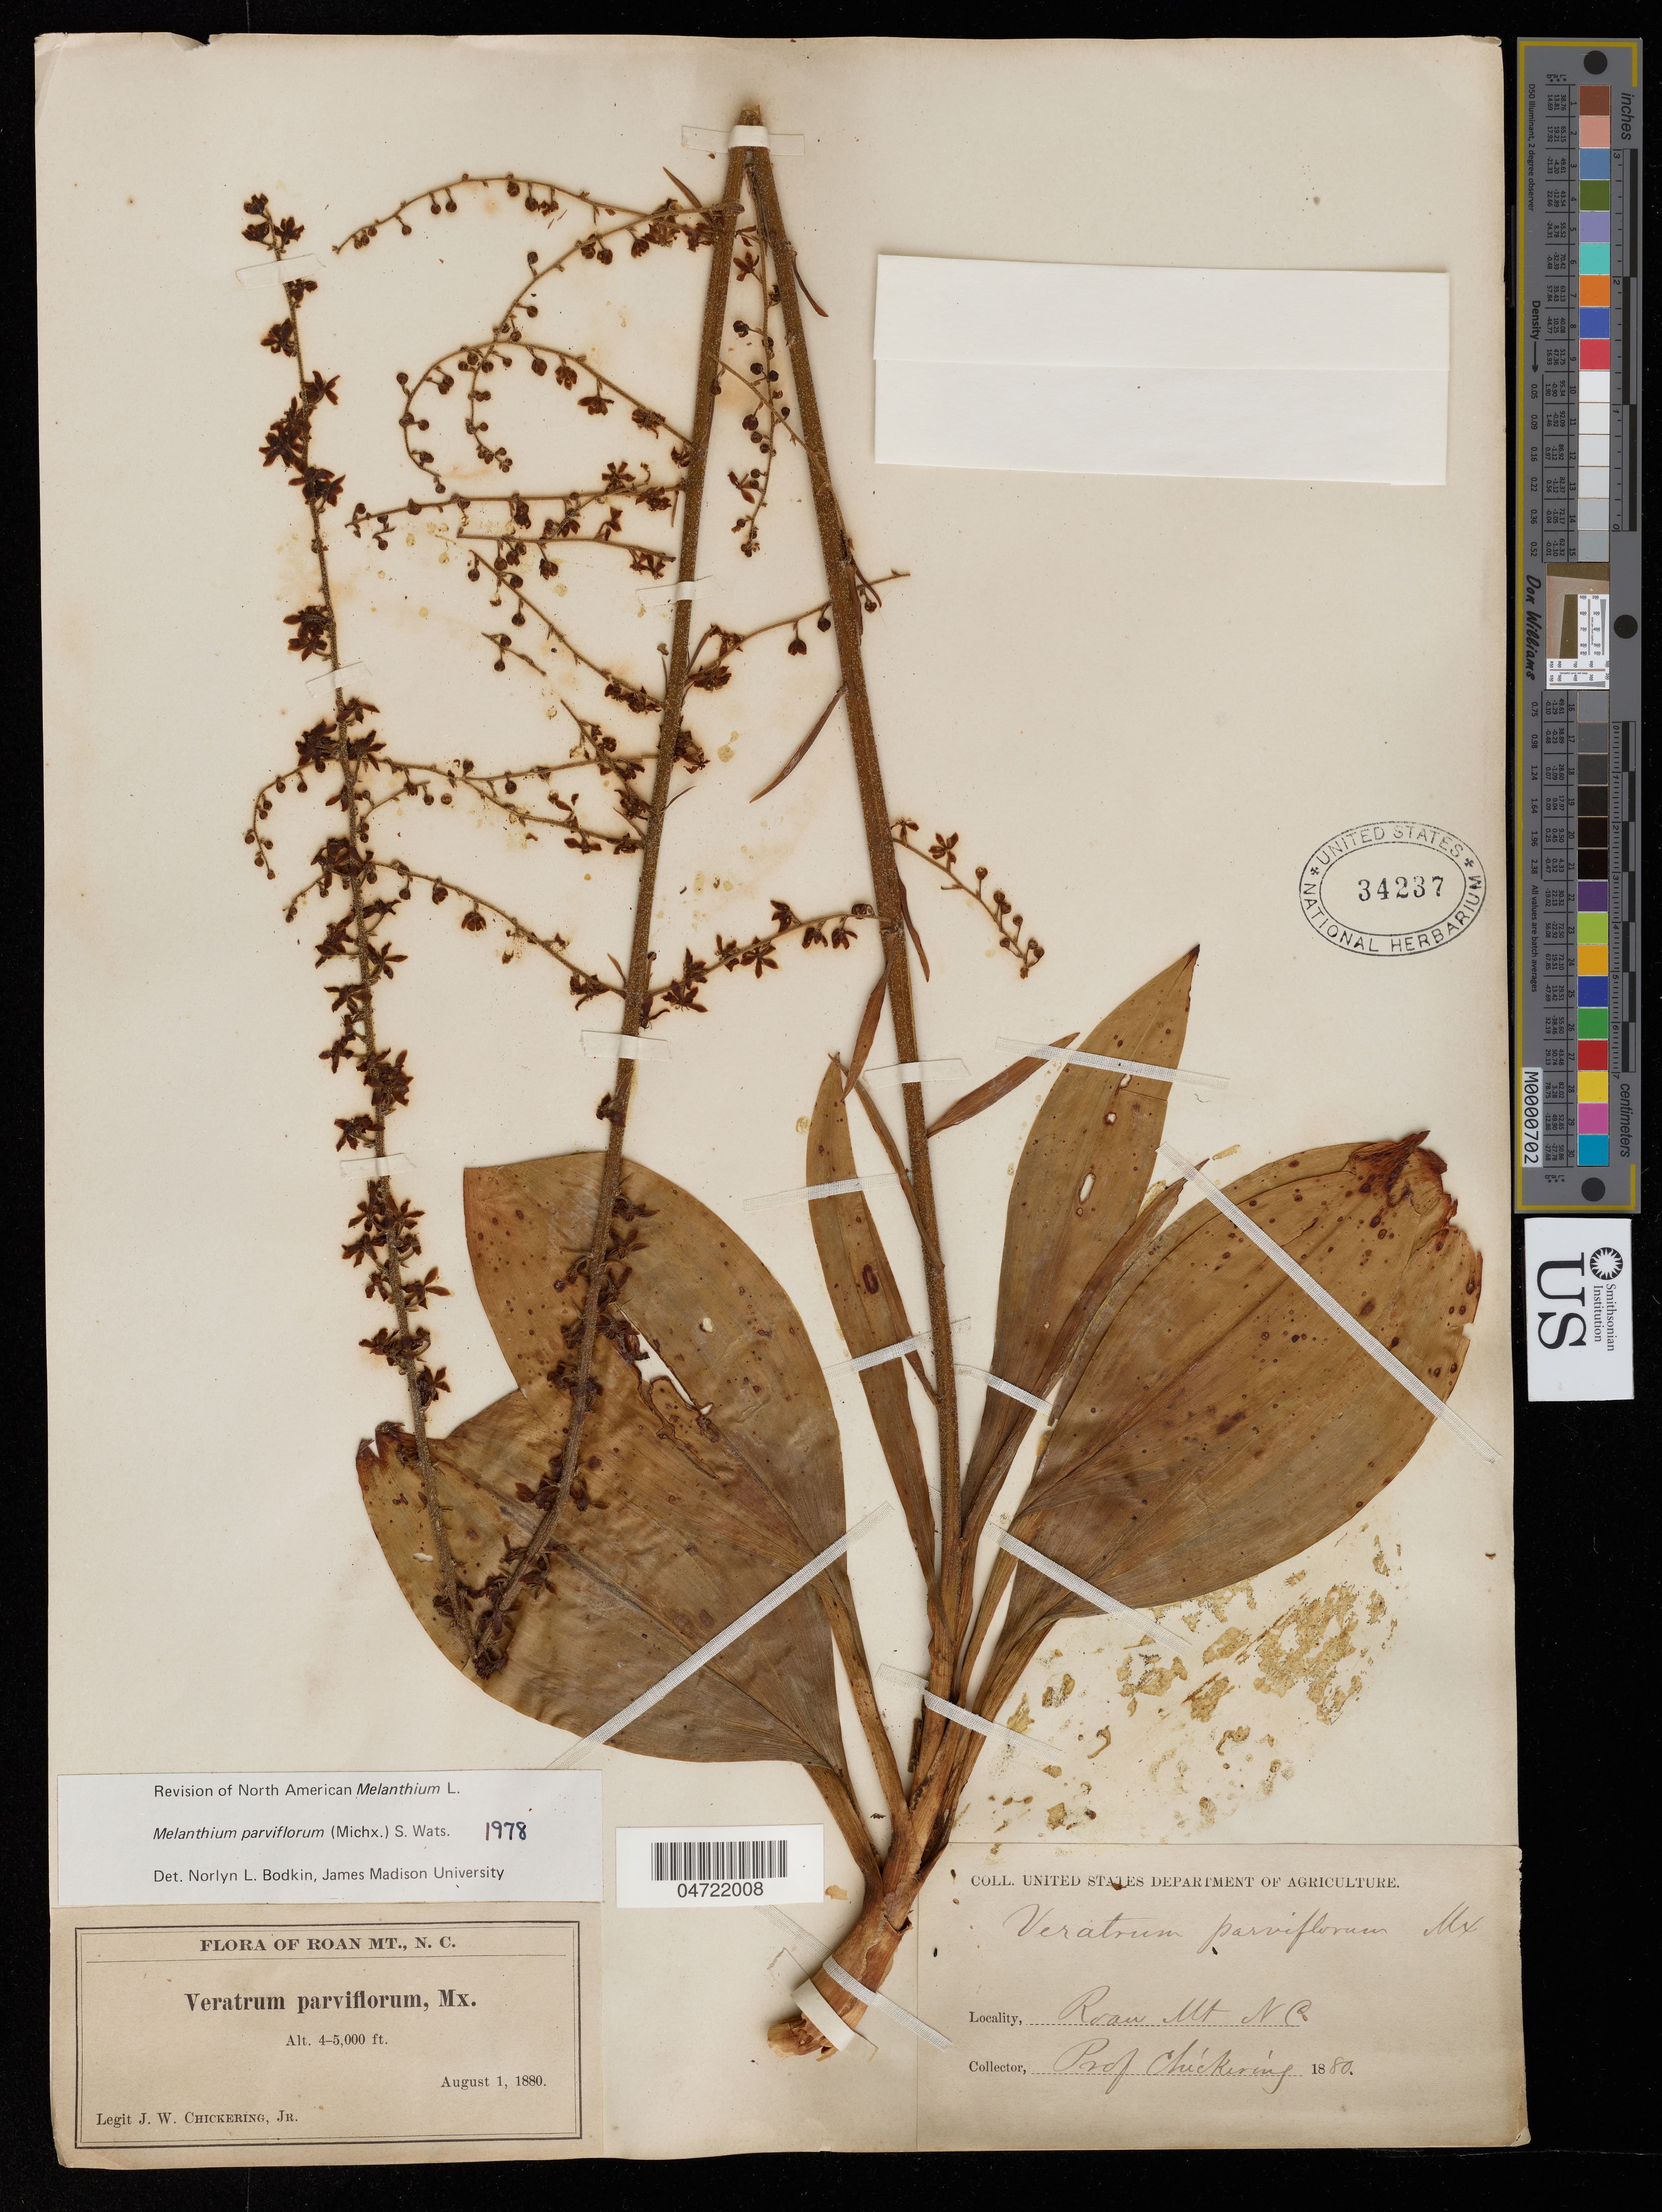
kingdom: Plantae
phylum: Tracheophyta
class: Liliopsida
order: Liliales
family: Melanthiaceae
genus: Melanthium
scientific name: Melanthium woodii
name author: (J.W. Robbins ex Alph. Wood) Bodkin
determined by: Bodkin, N. L.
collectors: J. Chickering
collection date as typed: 01 Aug 1880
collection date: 1880-08-01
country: United States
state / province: North Carolina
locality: Roan Mountain.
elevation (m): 1524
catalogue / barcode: US 34237